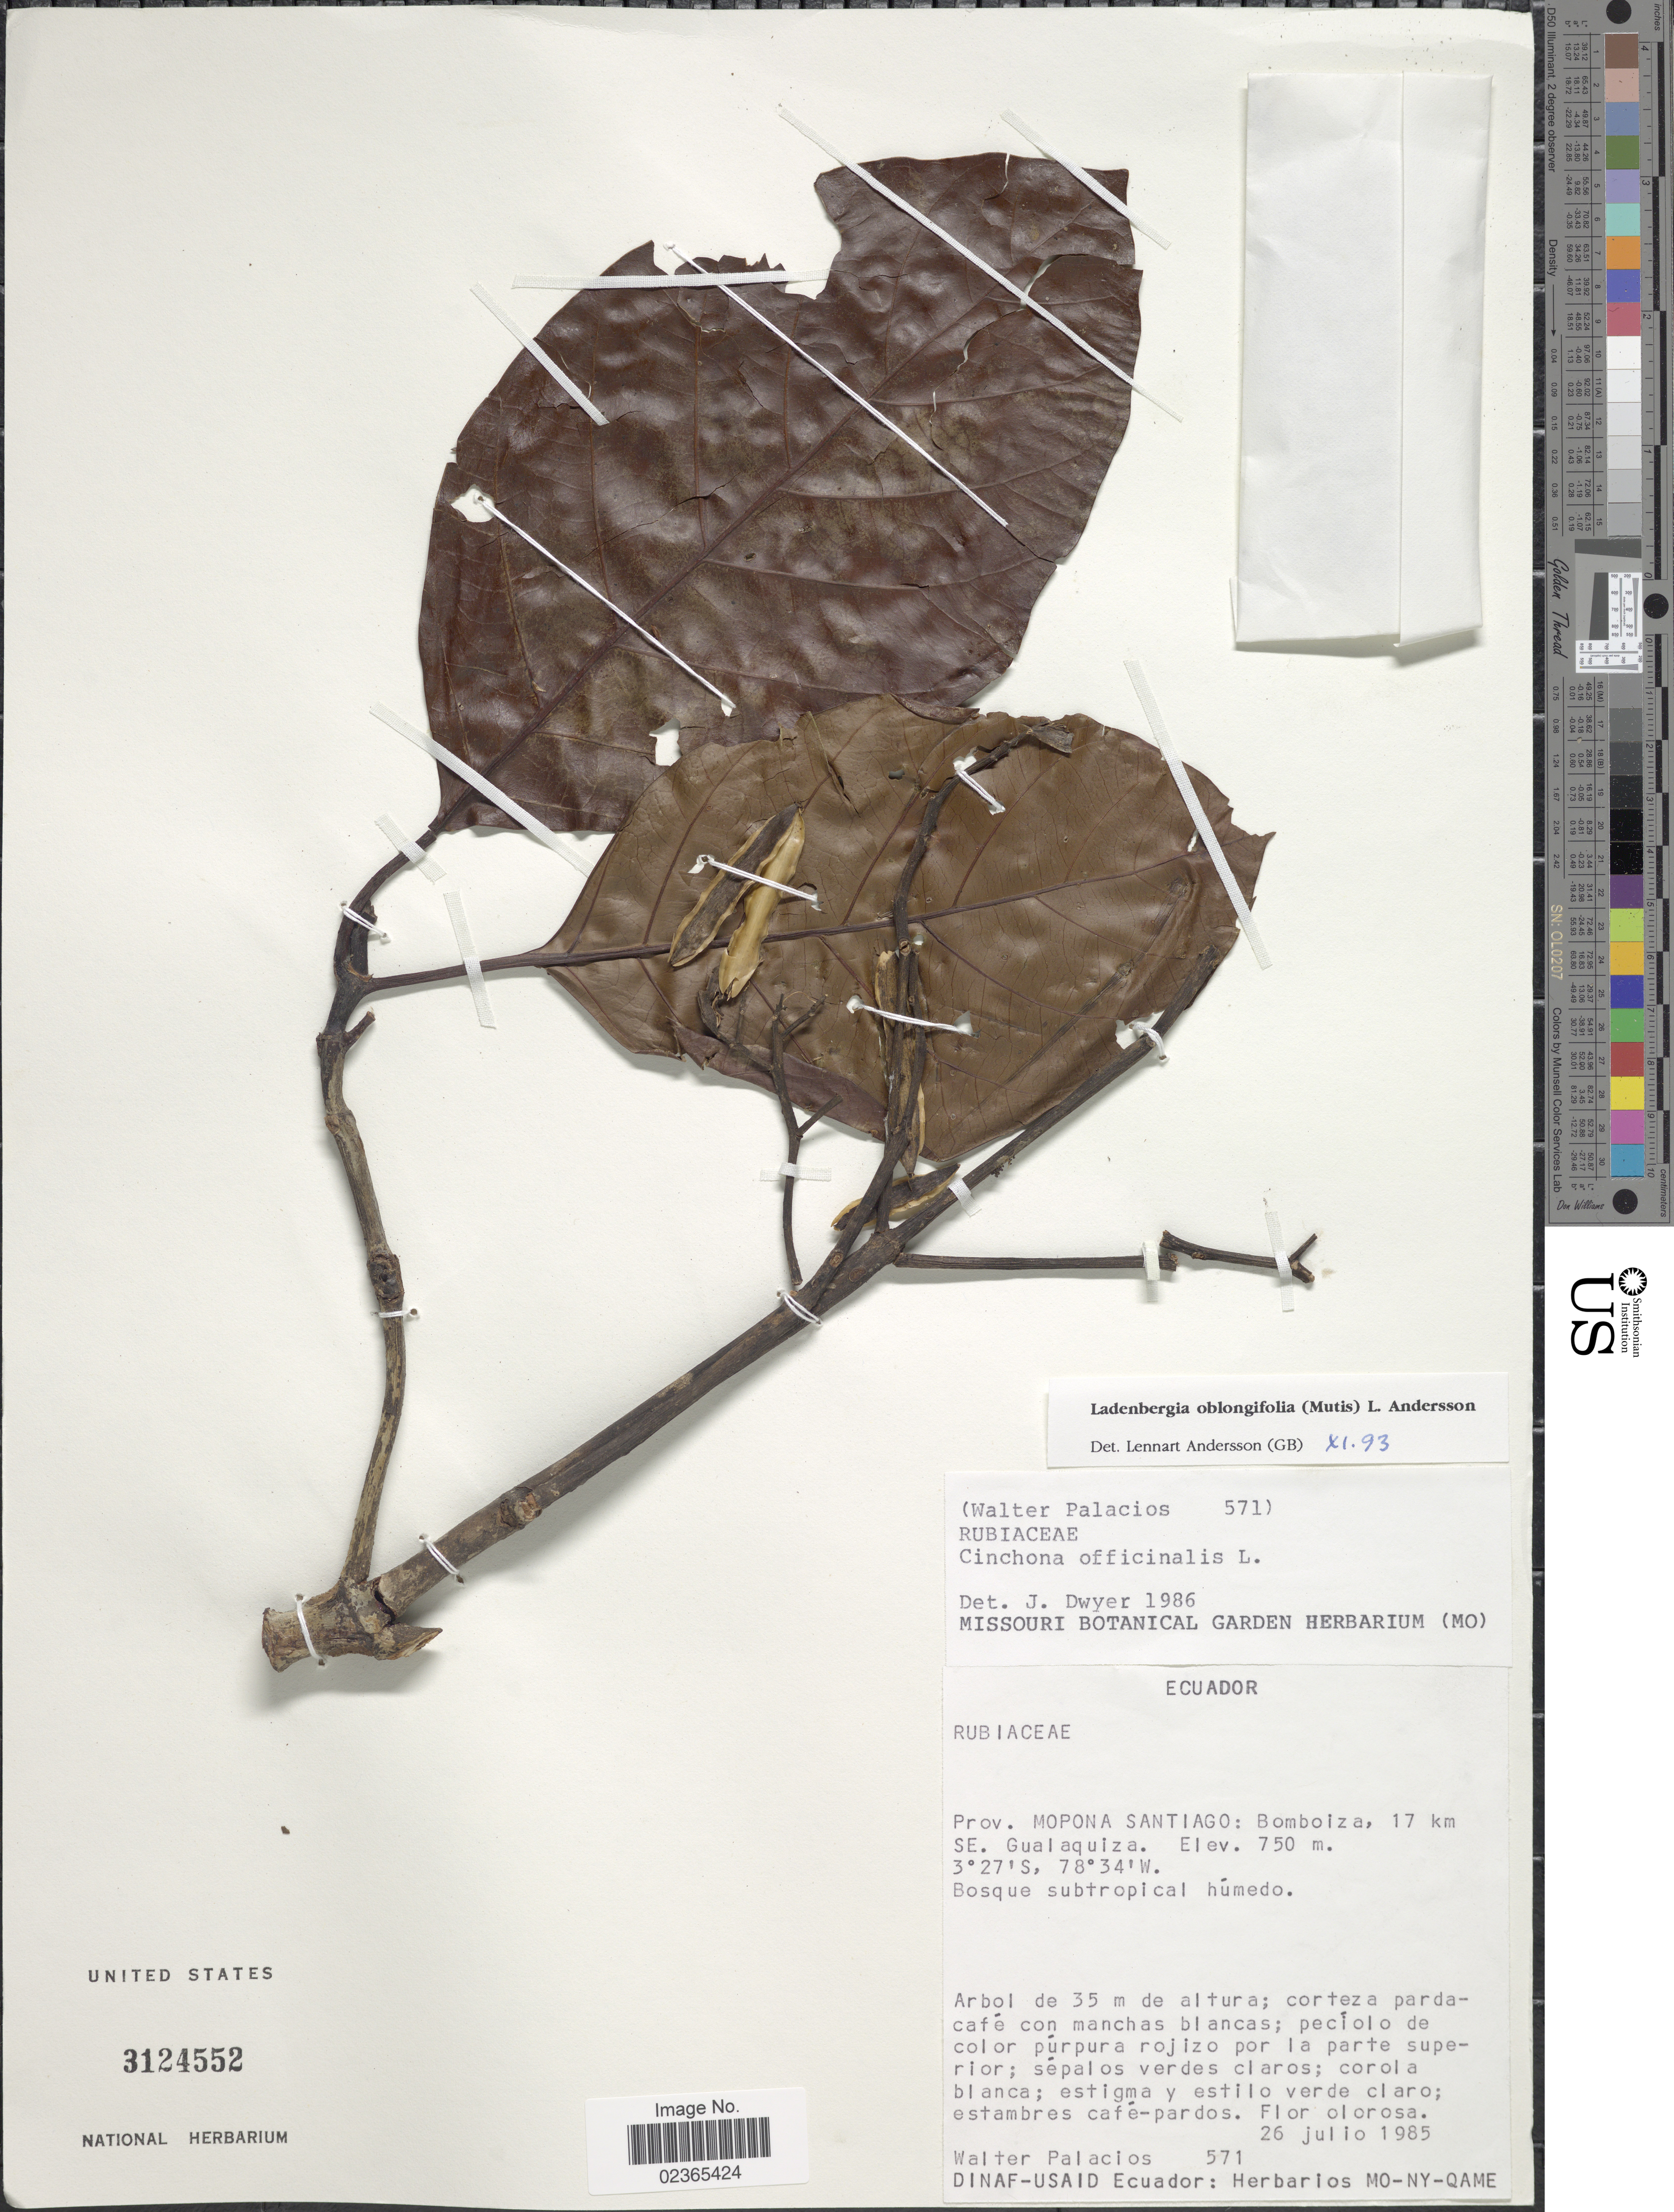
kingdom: Plantae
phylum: Tracheophyta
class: Magnoliopsida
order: Gentianales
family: Rubiaceae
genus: Ladenbergia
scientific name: Ladenbergia oblongifolia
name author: (Mutis) L. Andersson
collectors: W. Palacios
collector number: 571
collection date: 1985-07-26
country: Ecuador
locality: Prov. Mopona Santiago: Bomboiza, 17 km SE. Gualaquiza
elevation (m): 750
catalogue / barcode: US 3124552